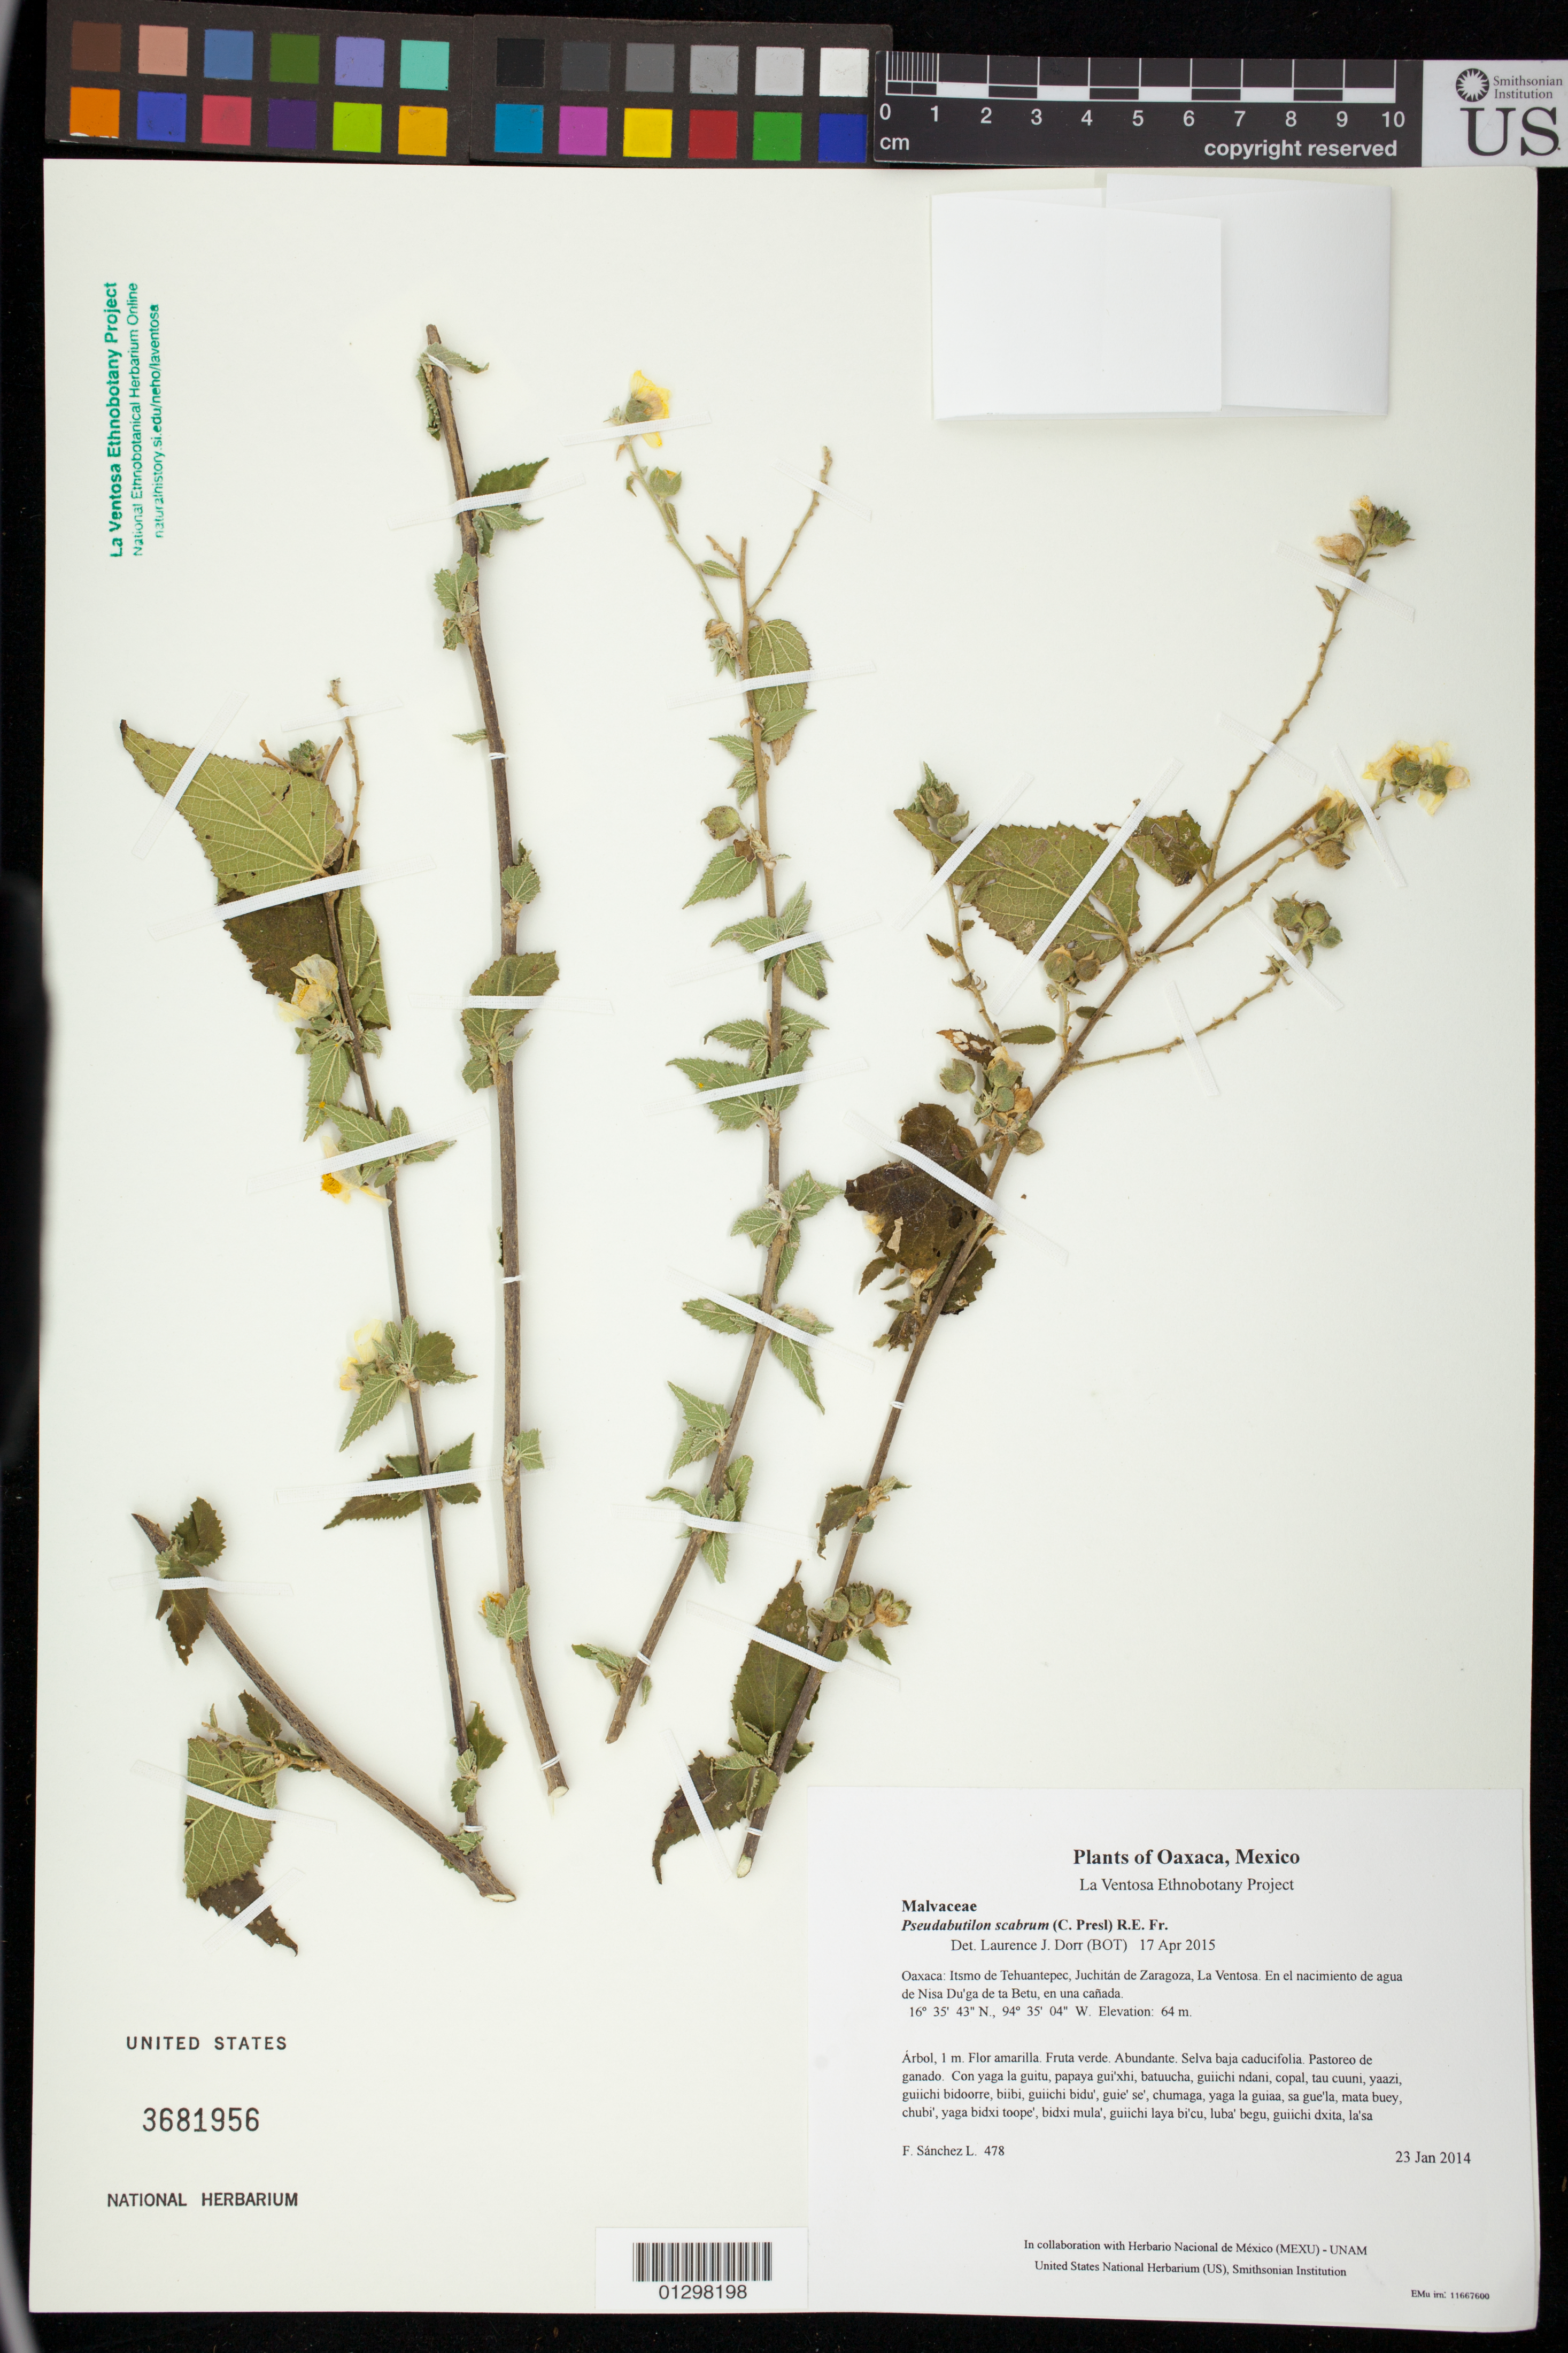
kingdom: Plantae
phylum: Tracheophyta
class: Magnoliopsida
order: Malvales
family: Malvaceae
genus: Pseudabutilon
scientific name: Pseudabutilon scabrum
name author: (C. Presl) R.E. Fr.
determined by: Dorr, L. J., (BOT), Smithsonian Institution - National Museum of Natural History (UNITED STATES)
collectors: F. Sánchez L.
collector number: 478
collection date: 2014-01-23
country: Mexico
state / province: Oaxaca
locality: Itsmo de Tehuantepec, Juchitán de Zaragoza, La Ventosa. En el nacimiento de agua de Nisa Du'ga de ta Betu, en una cañada.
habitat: Selva baja caducifolia. Pastoreo de ganado.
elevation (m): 64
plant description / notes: JEBOT, MEXU, SERO, US; Yaga bandaga. 1 m. Guie' naguchi. Cuaananaxhi naga'. Stale.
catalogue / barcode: US 3681956